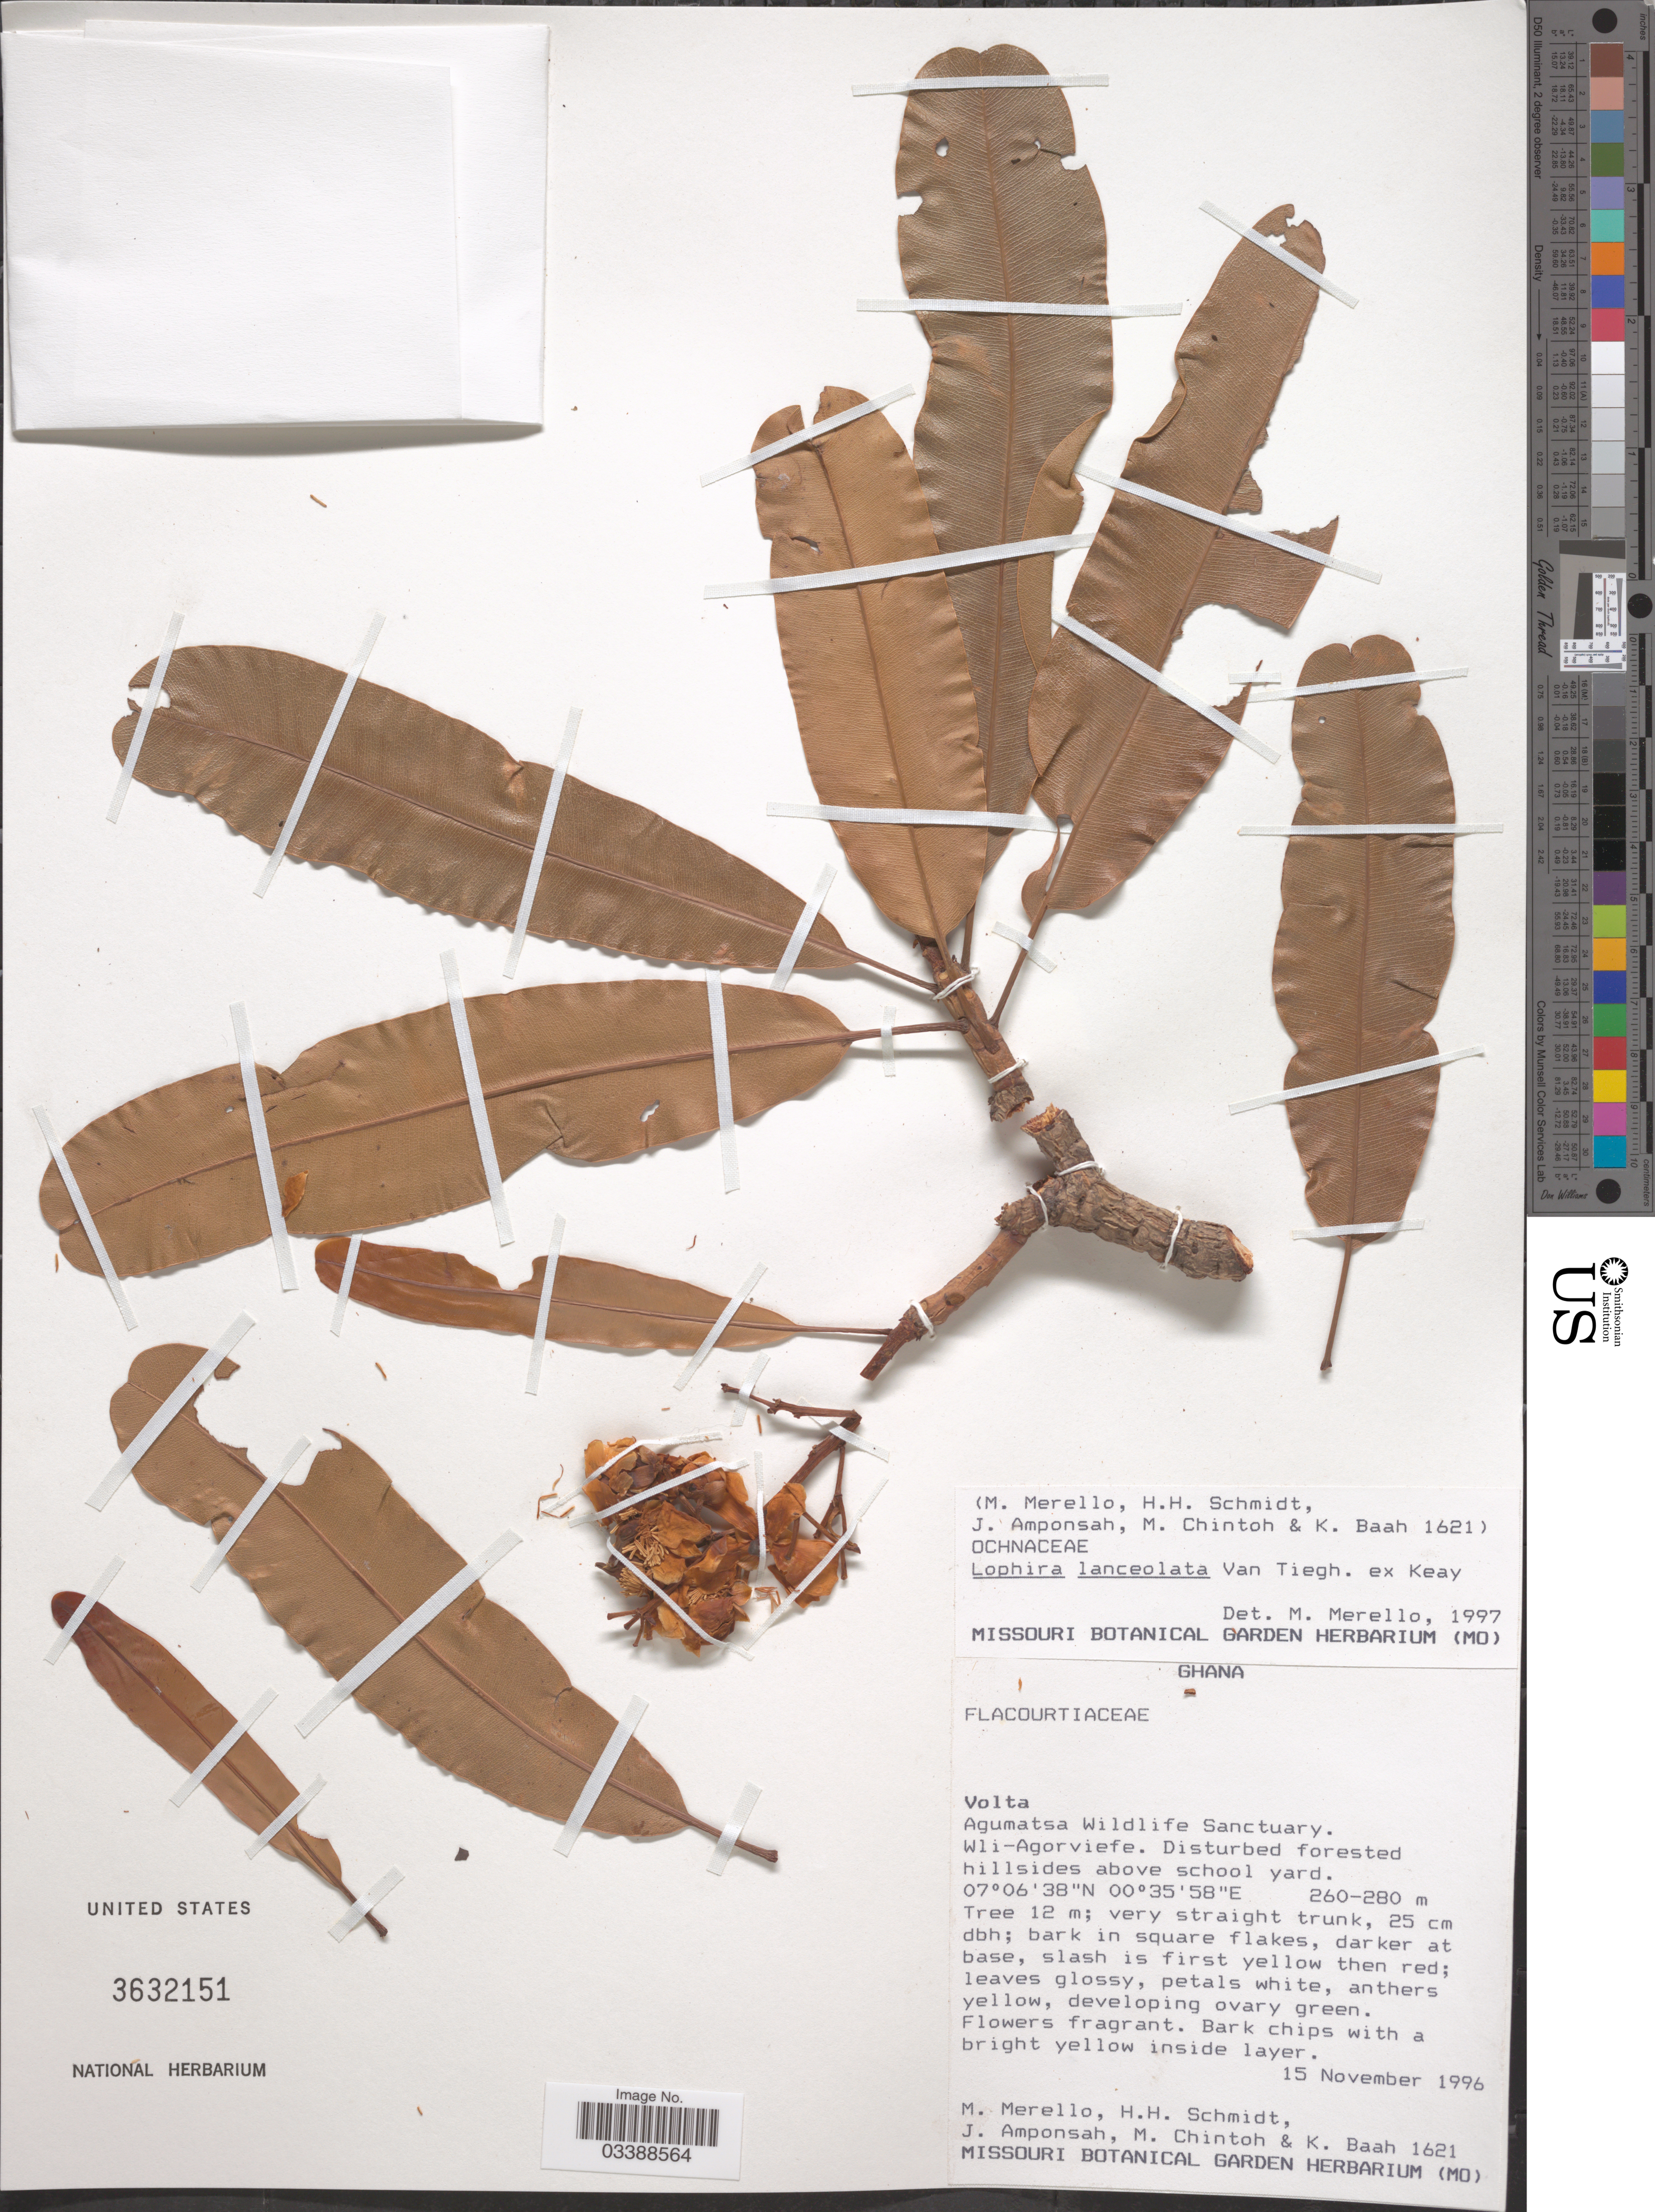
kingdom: Plantae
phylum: Tracheophyta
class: Magnoliopsida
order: Malpighiales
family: Ochnaceae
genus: Lophira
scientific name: Lophira lanceolata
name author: Tiegh. ex Keay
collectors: M. Merello, H. H. Schmidt, J. Amponsah, M. Chintoh & K. Baah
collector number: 1621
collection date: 1996-11-15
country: Ghana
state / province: Volta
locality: Agumatsa Wildlife Sanctuary. Wli-Agorviefe.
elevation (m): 260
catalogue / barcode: US 3632151